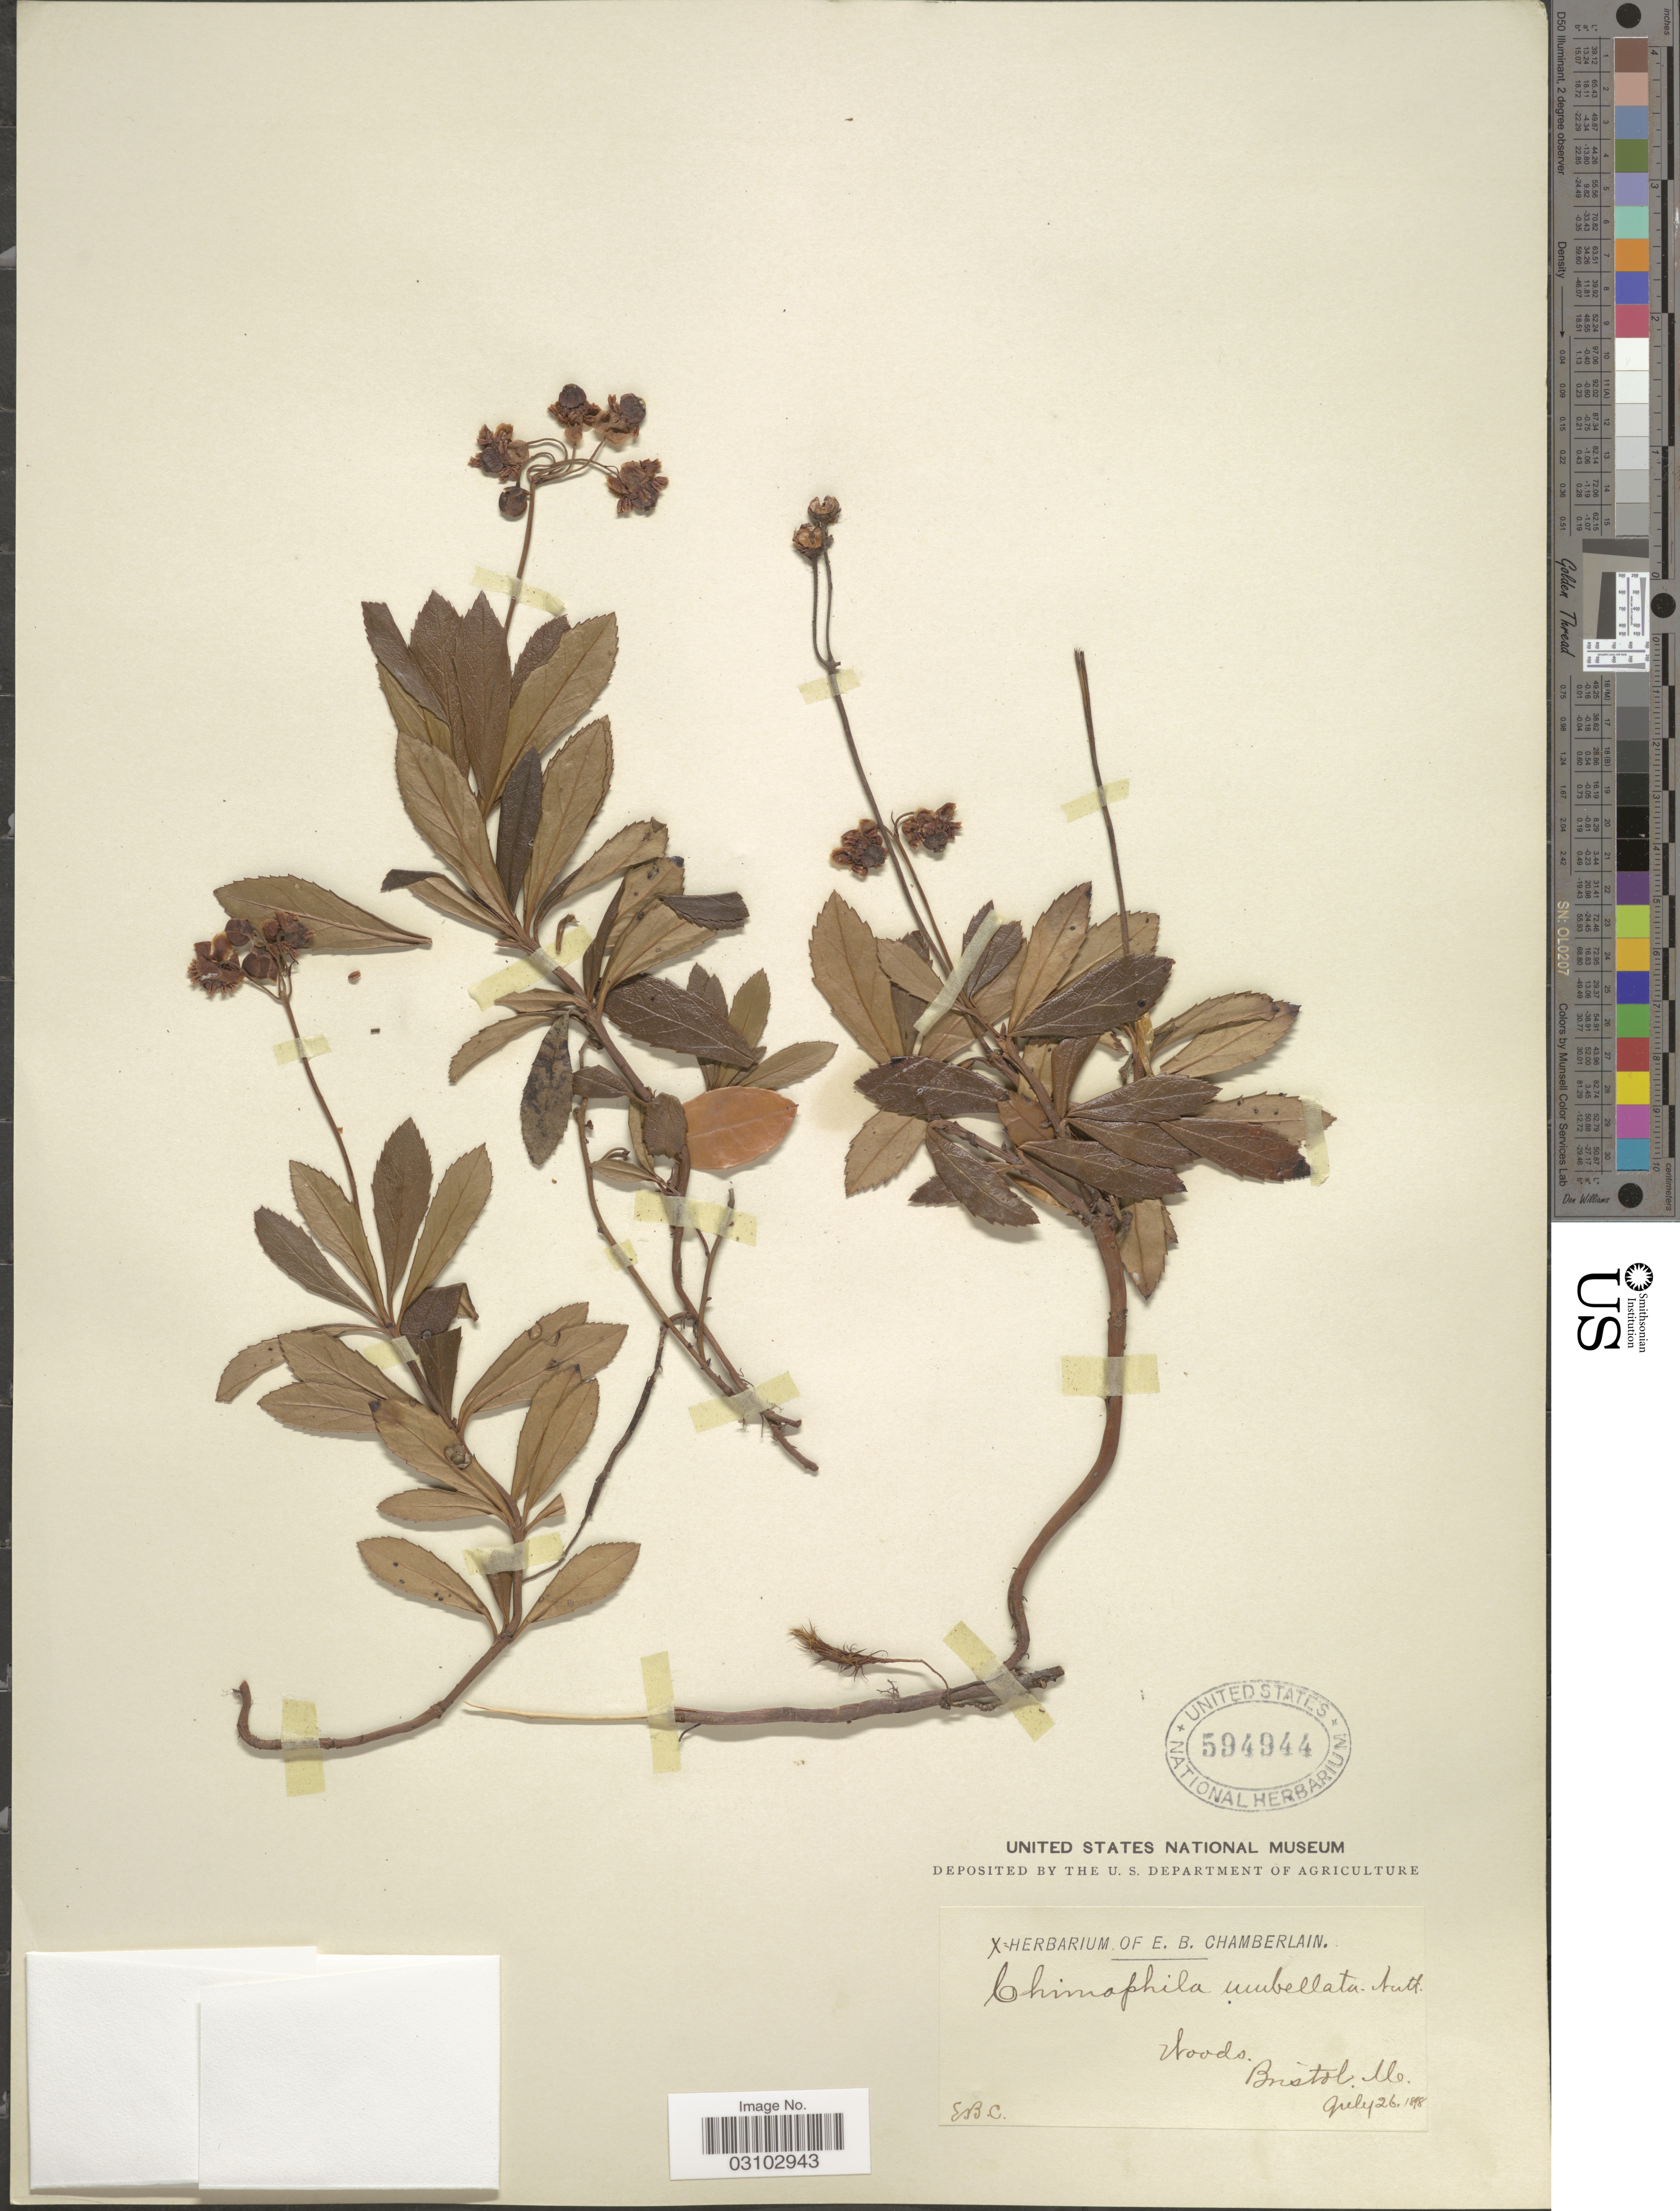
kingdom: Plantae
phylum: Tracheophyta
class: Magnoliopsida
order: Ericales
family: Ericaceae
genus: Chimaphila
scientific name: Chimaphila umbellata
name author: (L.) W.P.C. Barton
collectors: E. Chamberlain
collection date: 1898-07-26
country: United Kingdom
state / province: England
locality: Woods. Bristol U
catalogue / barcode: US 594944